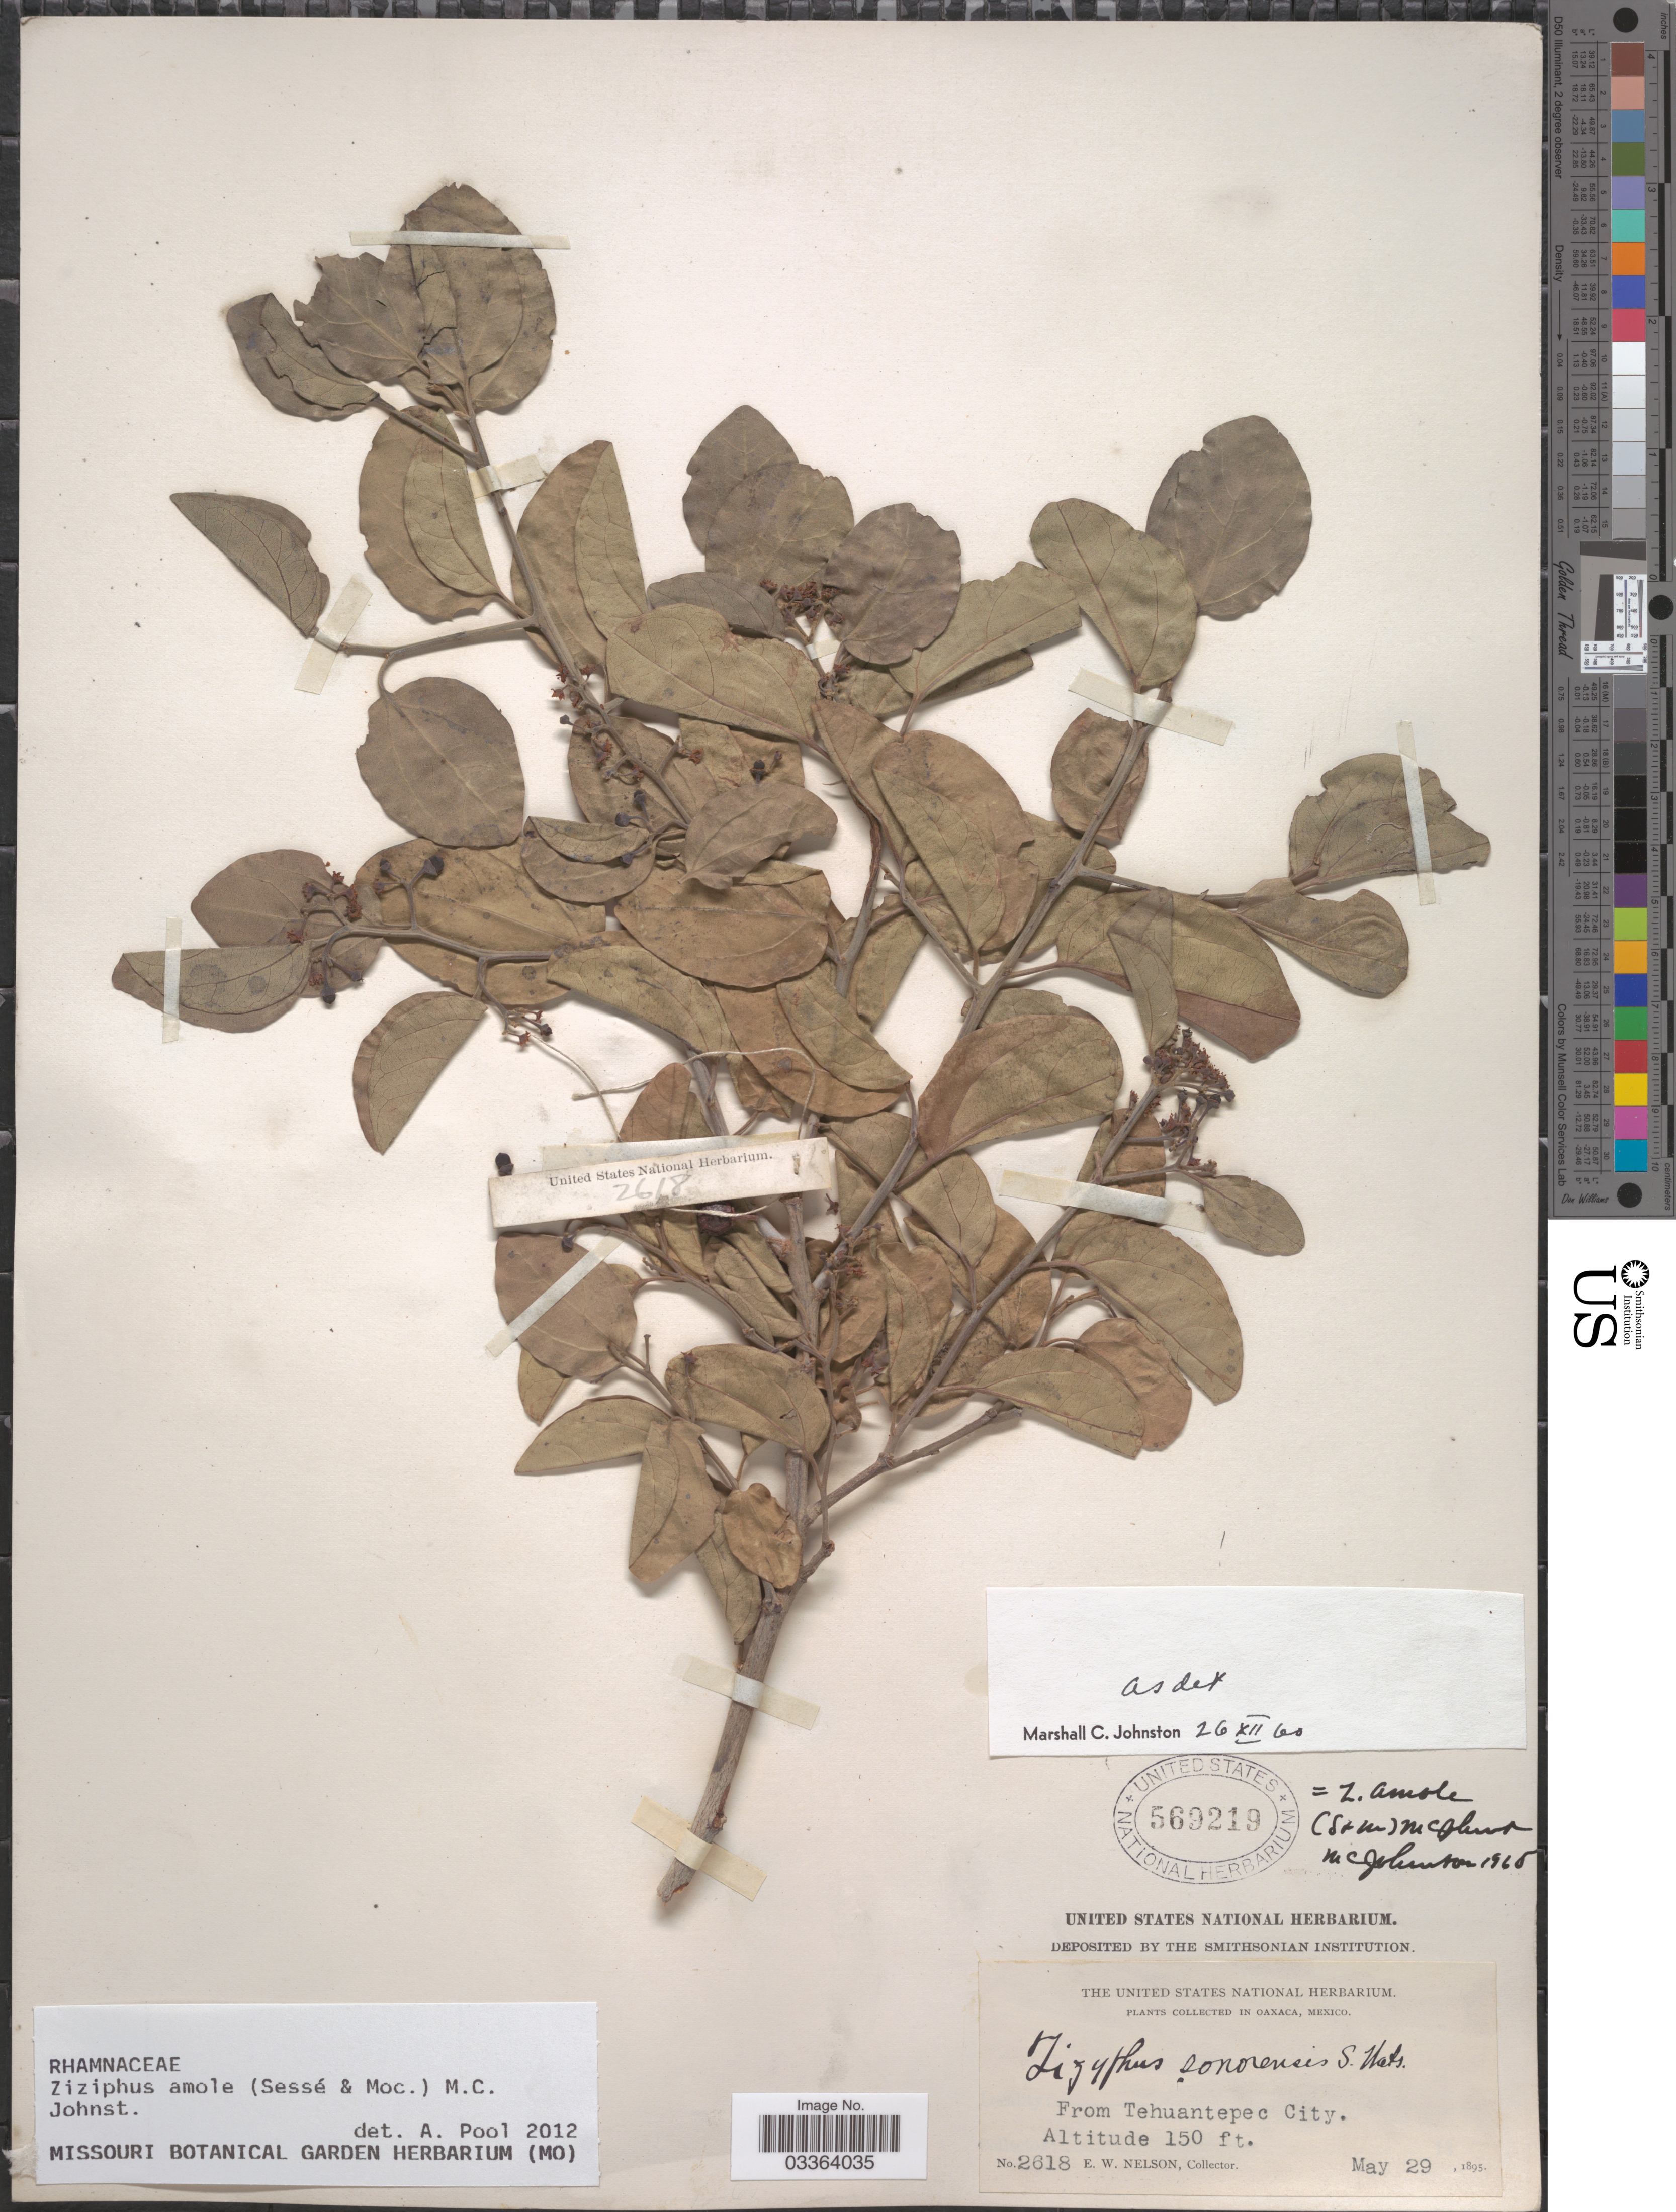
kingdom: Plantae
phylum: Tracheophyta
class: Magnoliopsida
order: Rosales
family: Rhamnaceae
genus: Sarcomphalus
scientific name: Sarcomphalus amole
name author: (Sessé & Moc.) Hauenschild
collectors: E. W. Nelson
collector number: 2618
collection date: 1895-05-29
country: Mexico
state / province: Oaxaca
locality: From Tehuantepec City.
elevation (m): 46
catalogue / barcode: US 569219